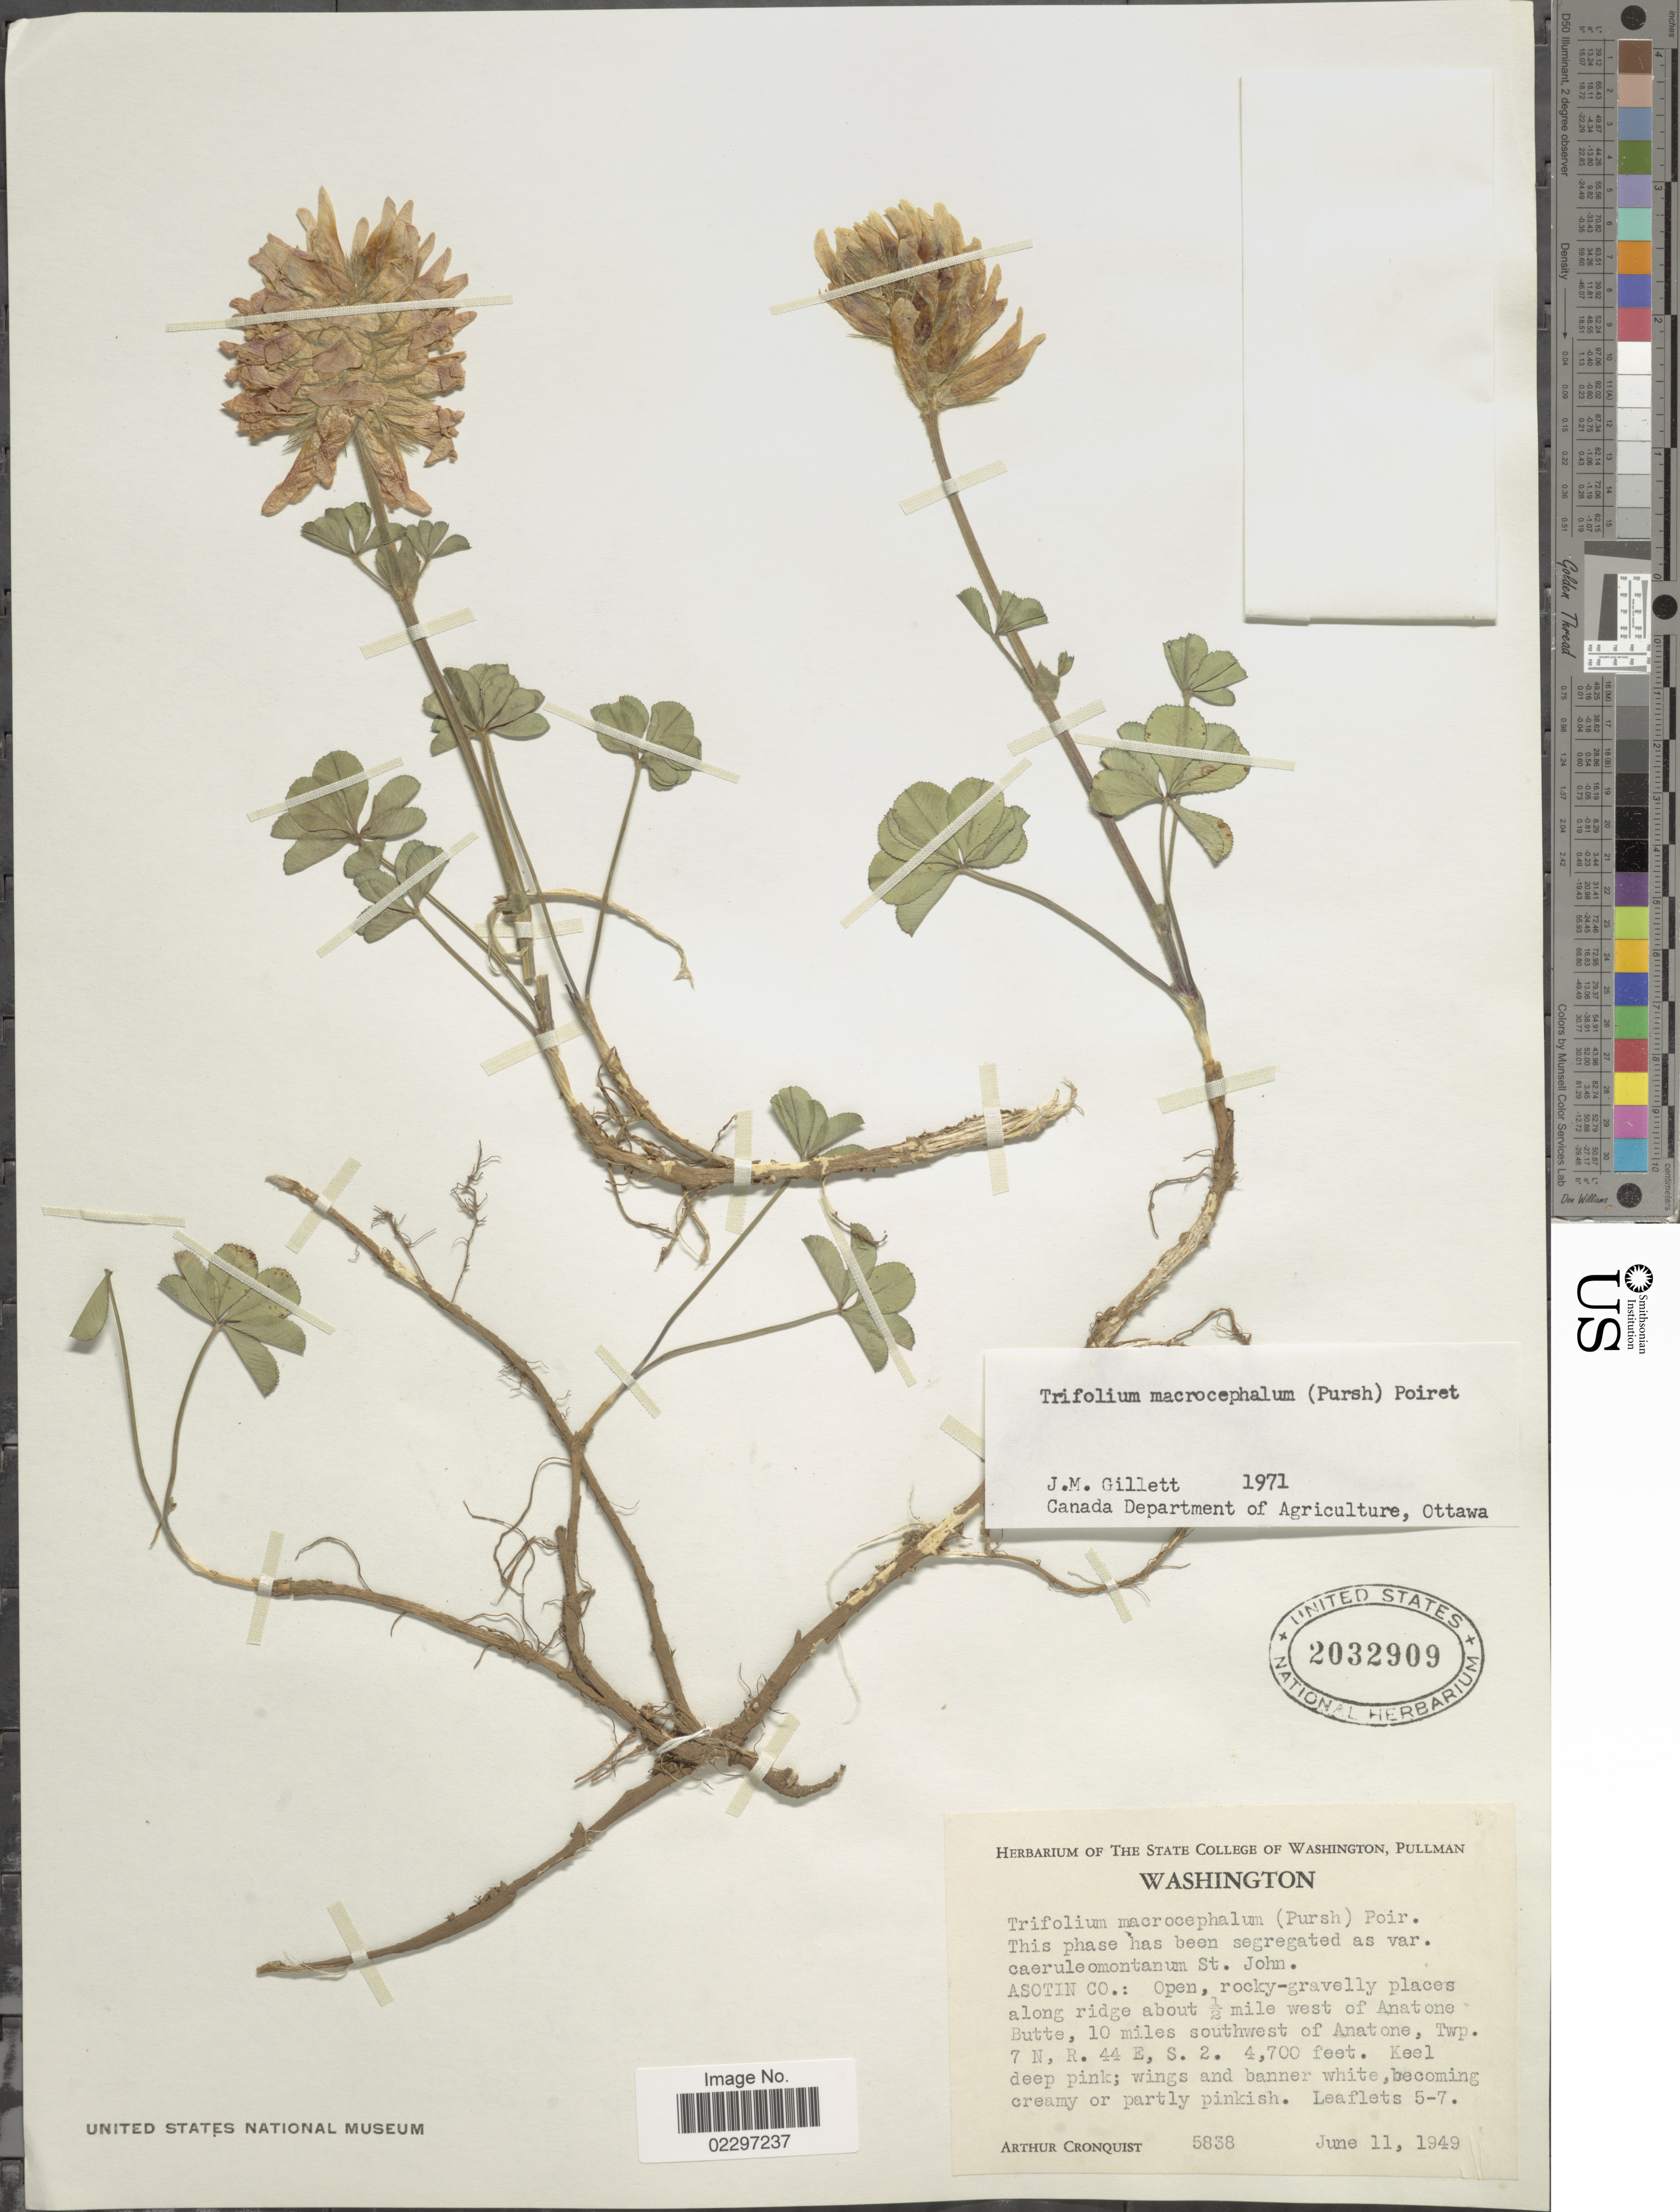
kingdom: Plantae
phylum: Tracheophyta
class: Magnoliopsida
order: Fabales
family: Fabaceae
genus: Trifolium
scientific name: Trifolium macrocephalum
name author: (Pursh) Poir.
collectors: A. J. Cronquist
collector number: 5838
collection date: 1949-06-11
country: United States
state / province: Washington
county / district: Asotin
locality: Asotin Co.: Open, rocky-gravelly places along ridge about ½ mile west of Anatone Butte, 10 miles southwest of Anatone, Twp. 7 N, R. 44 E, S. 2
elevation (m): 1433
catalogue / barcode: US 2032909